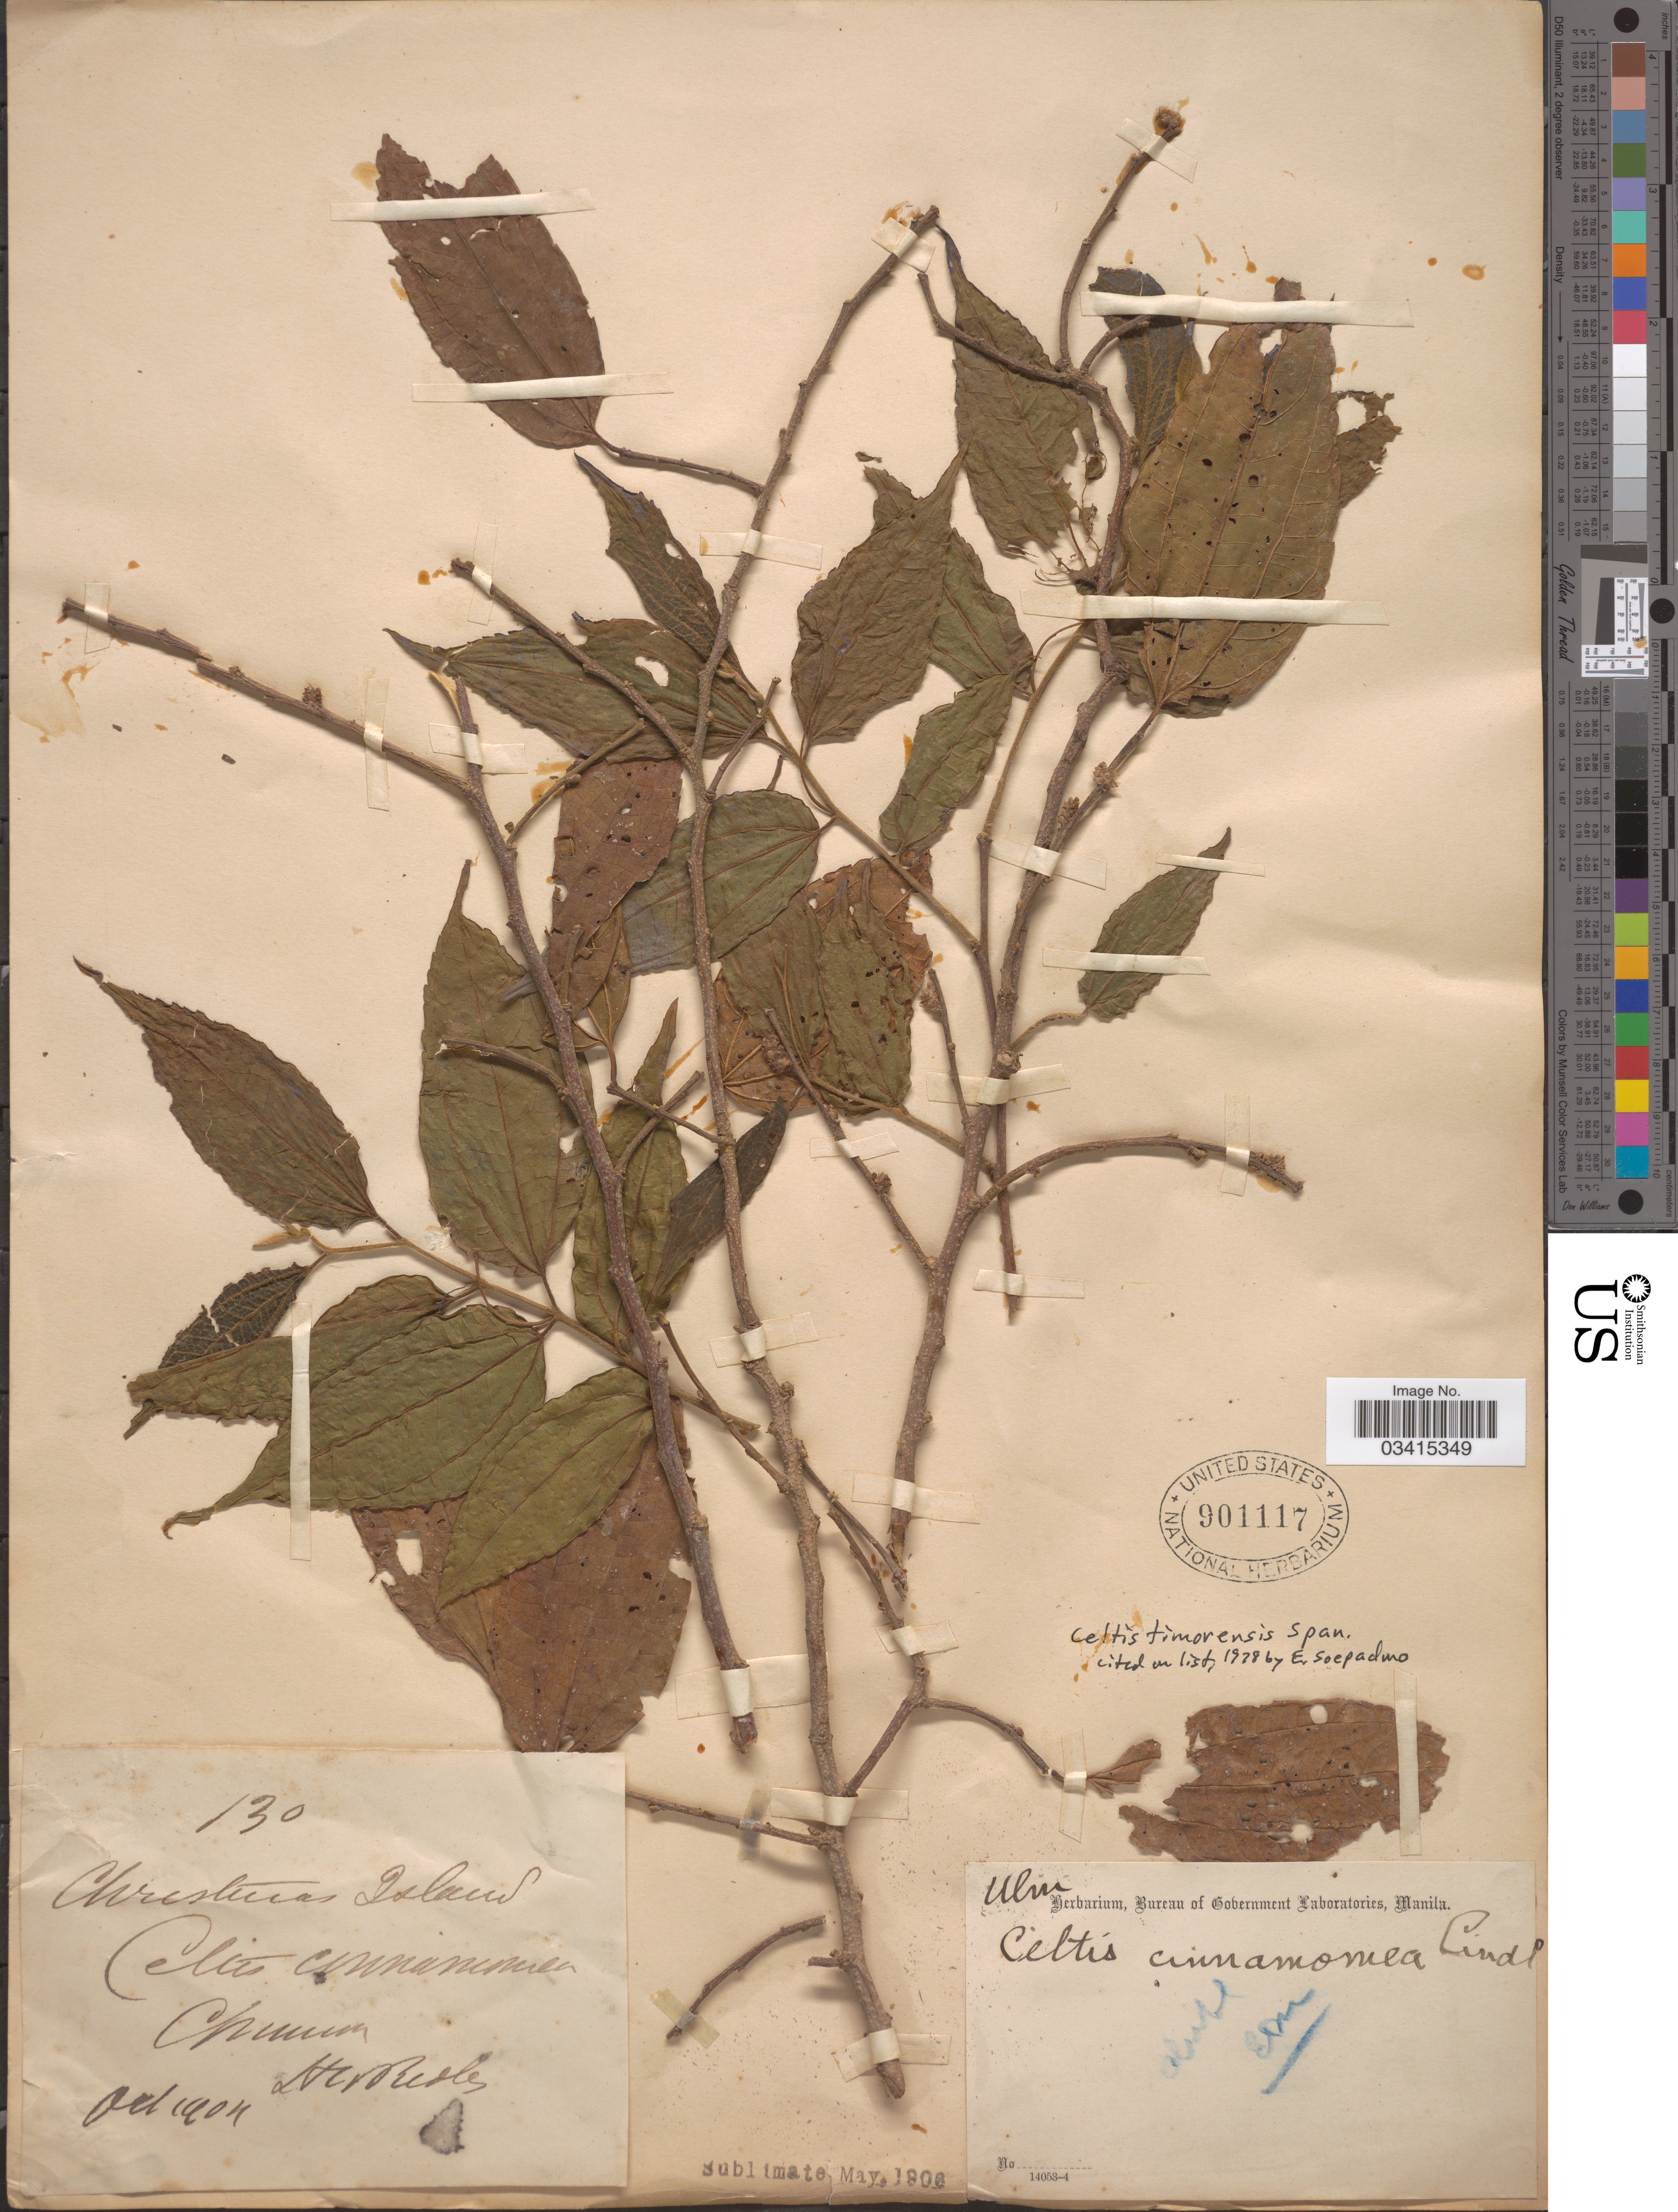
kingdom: Plantae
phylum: Tracheophyta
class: Magnoliopsida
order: Rosales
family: Cannabaceae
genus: Celtis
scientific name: Celtis timorensis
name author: Spanoghe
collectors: H. N. Ridley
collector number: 130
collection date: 1904-10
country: Australia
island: Christmas Island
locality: Christmas Island. Chuma [unsure placement].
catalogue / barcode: US 901117